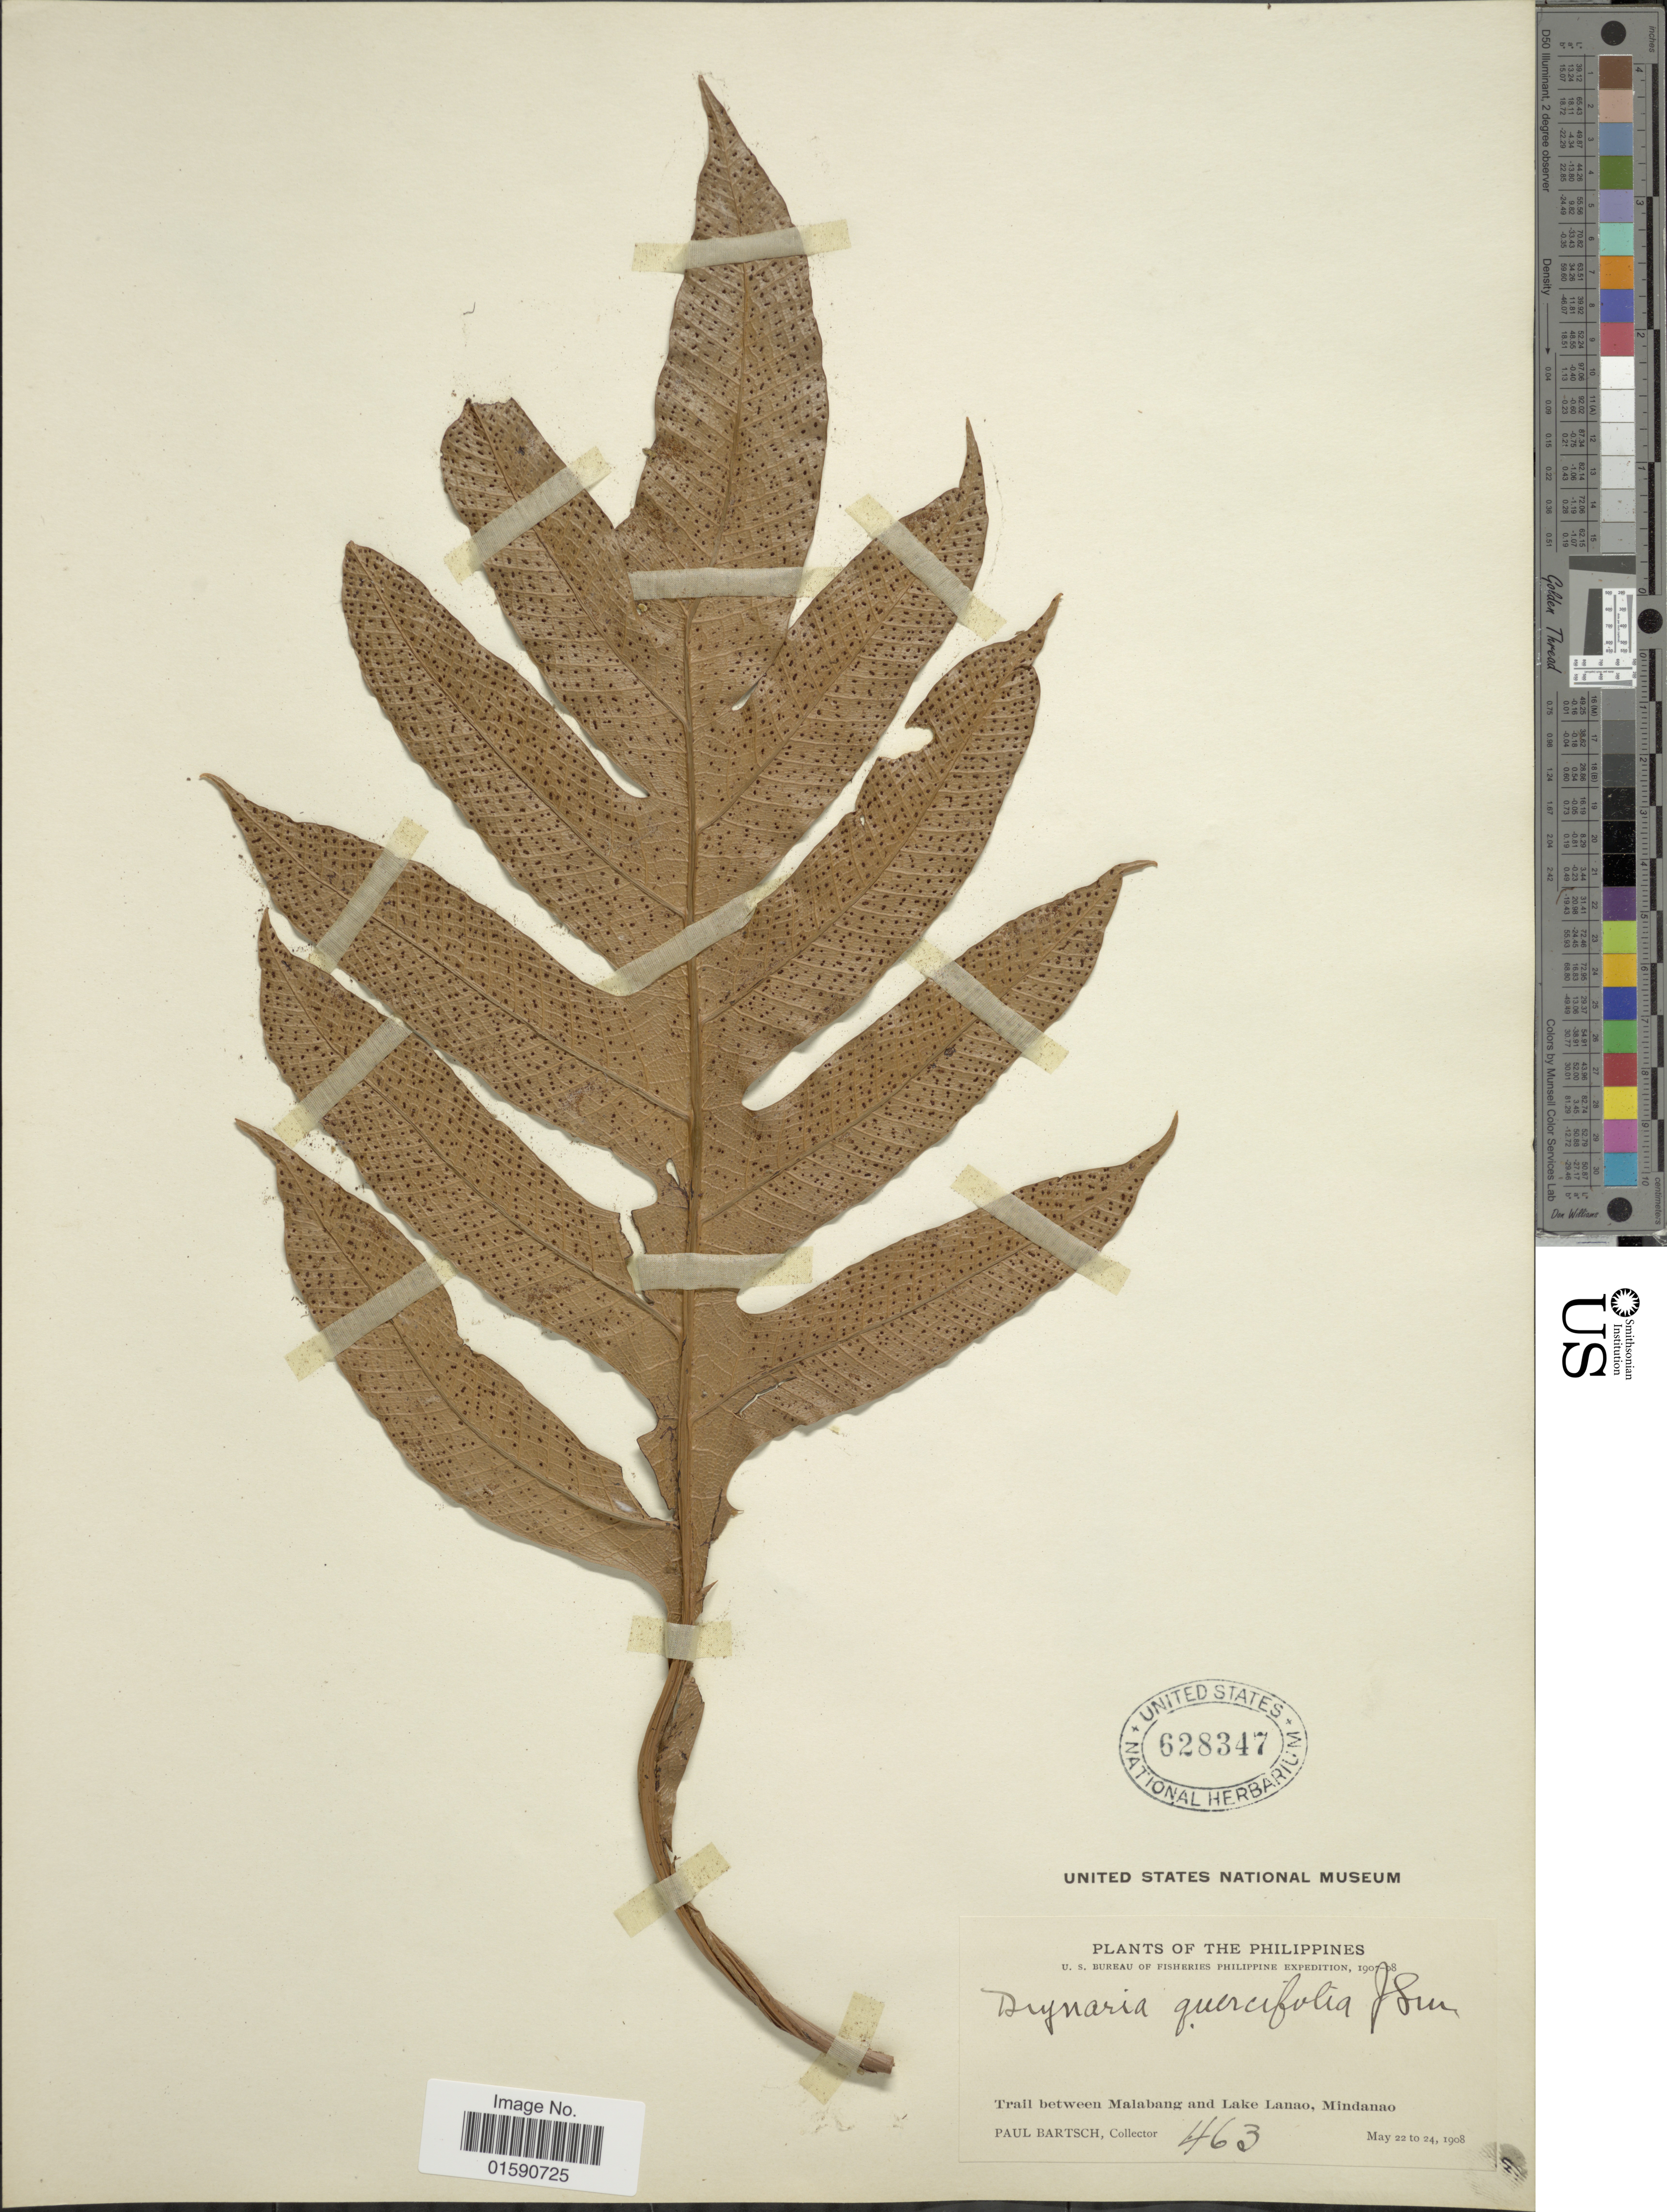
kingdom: Plantae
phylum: Tracheophyta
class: Polypodiopsida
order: Polypodiales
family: Polypodiaceae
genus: Drynaria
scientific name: Drynaria quercifolia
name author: (L.) J. Sm.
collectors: P. Bartsch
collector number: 463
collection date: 1908-05-22/1908-05-24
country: Philippines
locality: Trail between malabang and Lake Lanao, Mindanao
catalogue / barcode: US 628347